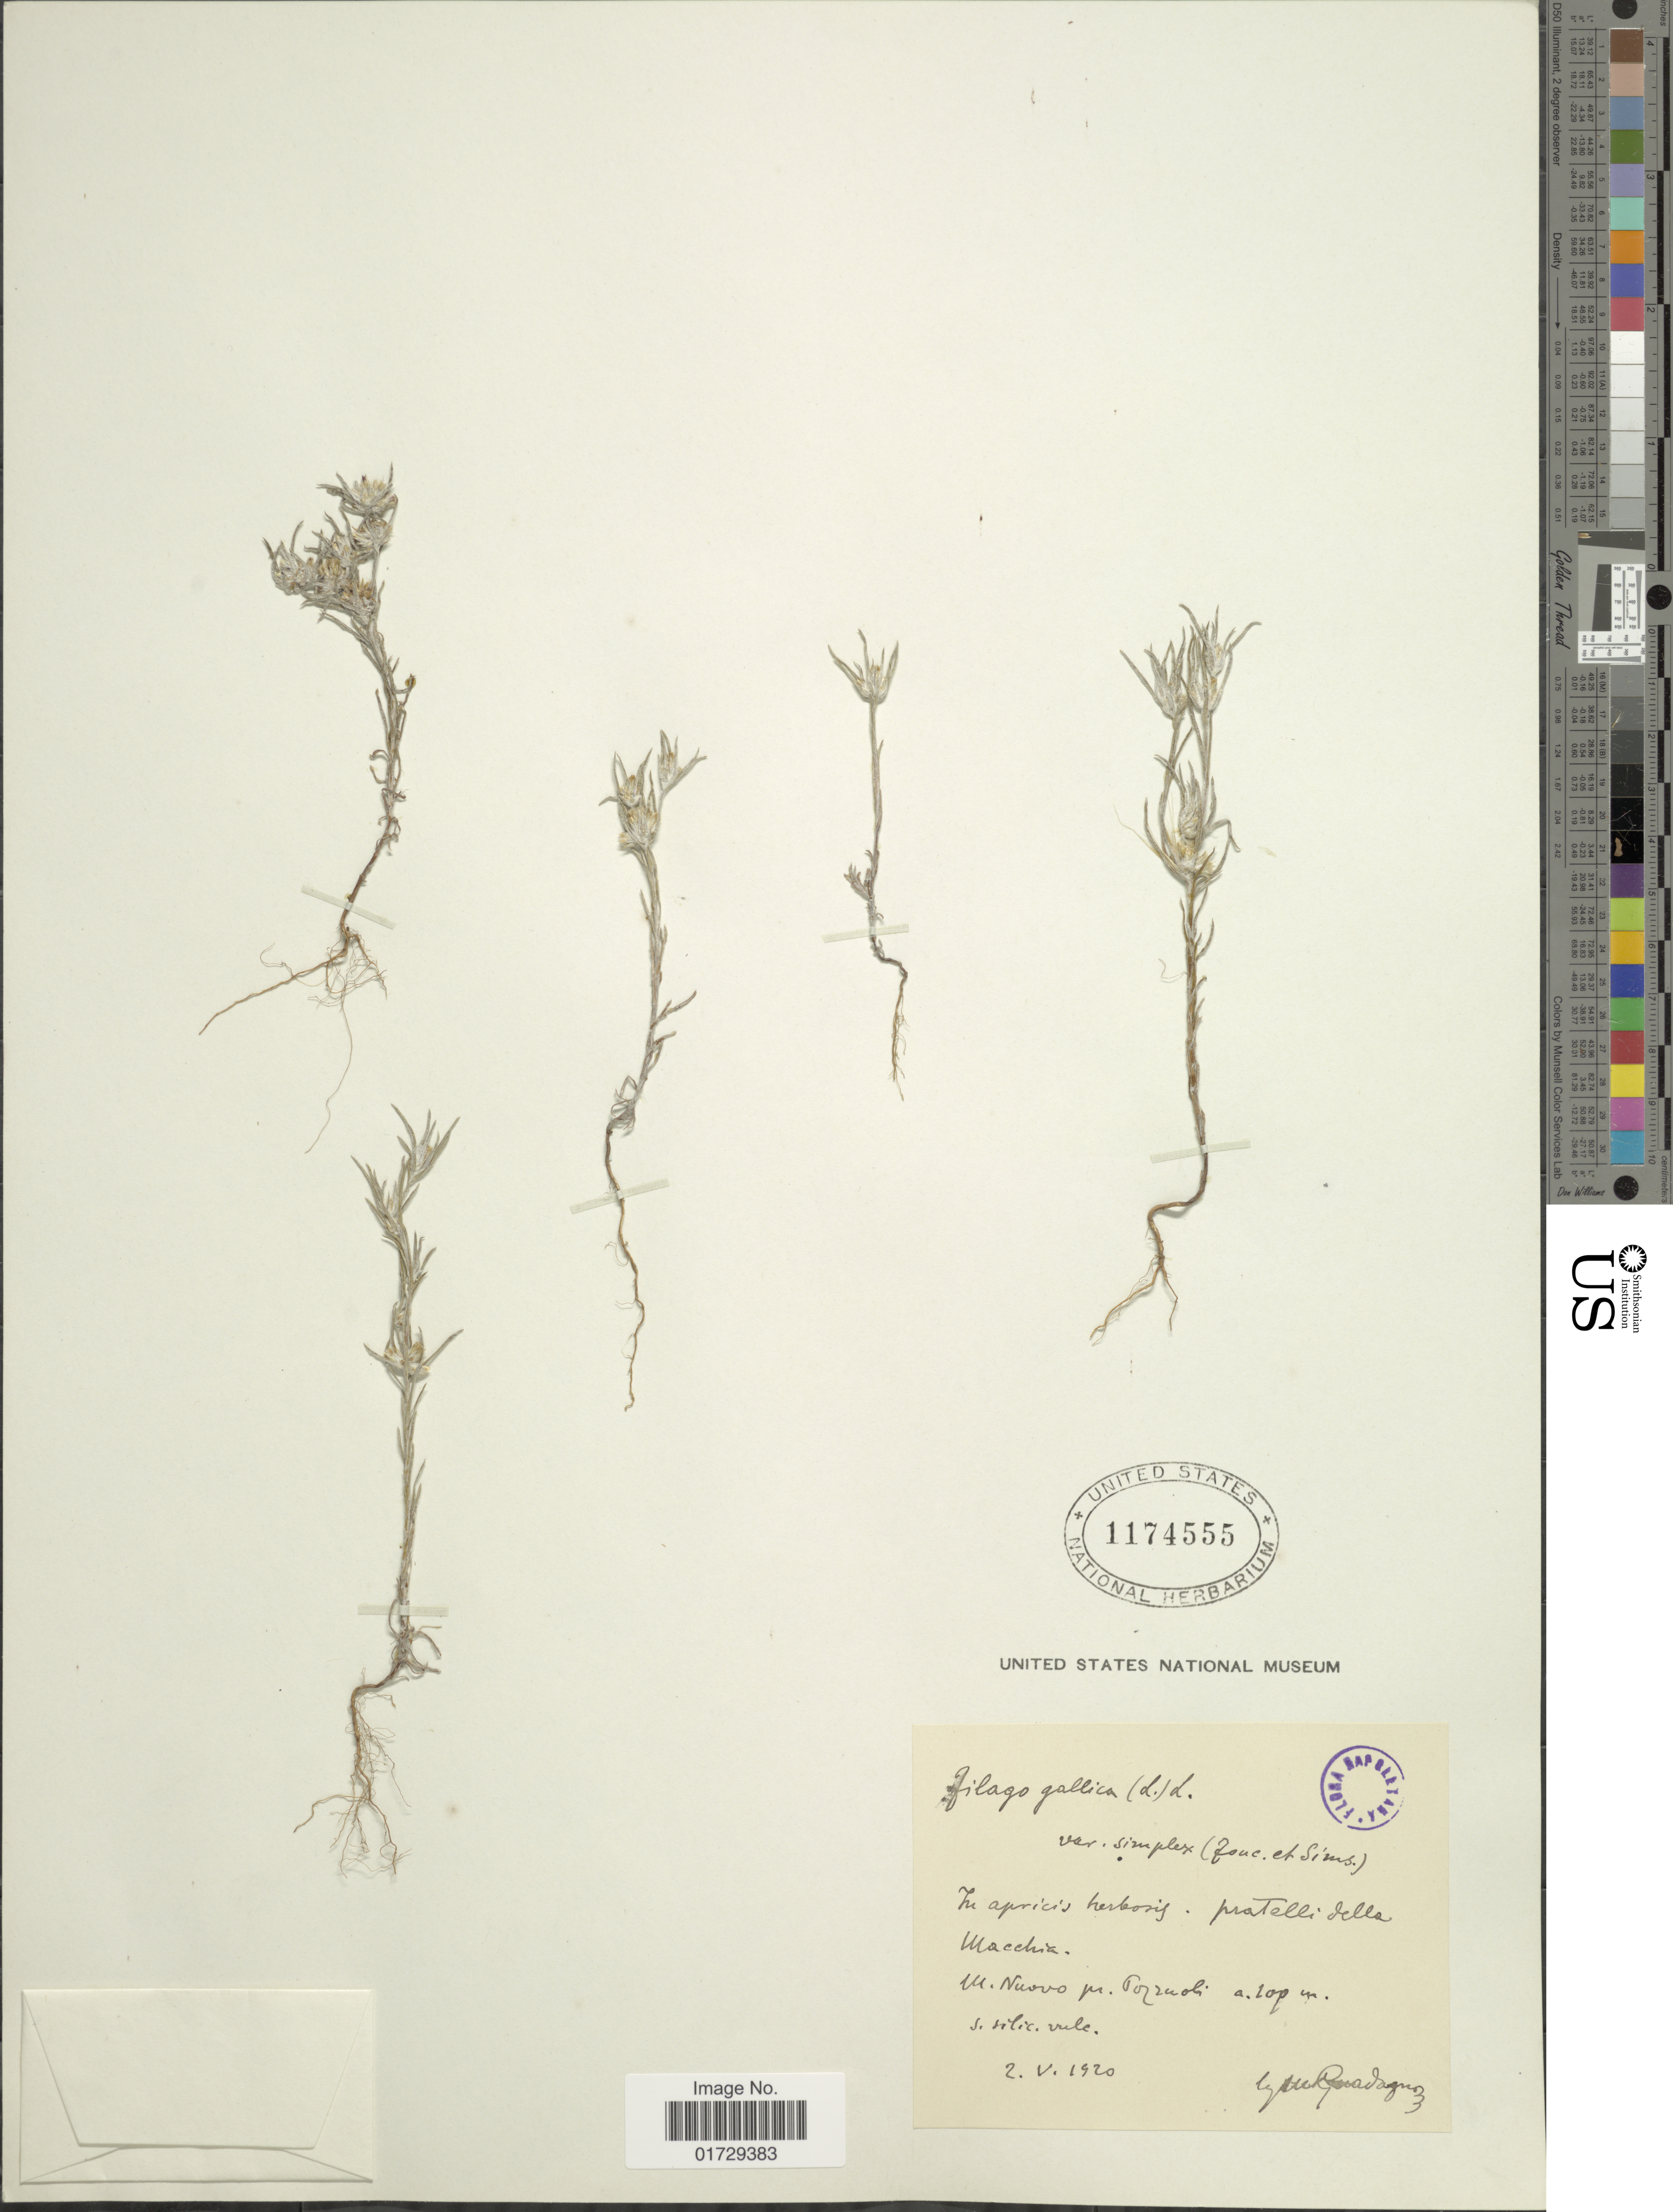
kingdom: Plantae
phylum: Tracheophyta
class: Magnoliopsida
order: Asterales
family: Asteraceae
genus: Filago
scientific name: Filago gallica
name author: L.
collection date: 1920-05-02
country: Italy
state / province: Campania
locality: In apricis herbois. Pratelli Jells, Machia, W. Nuevo pr. Porzuoli [interpreted]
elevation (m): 100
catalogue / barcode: US 1174555